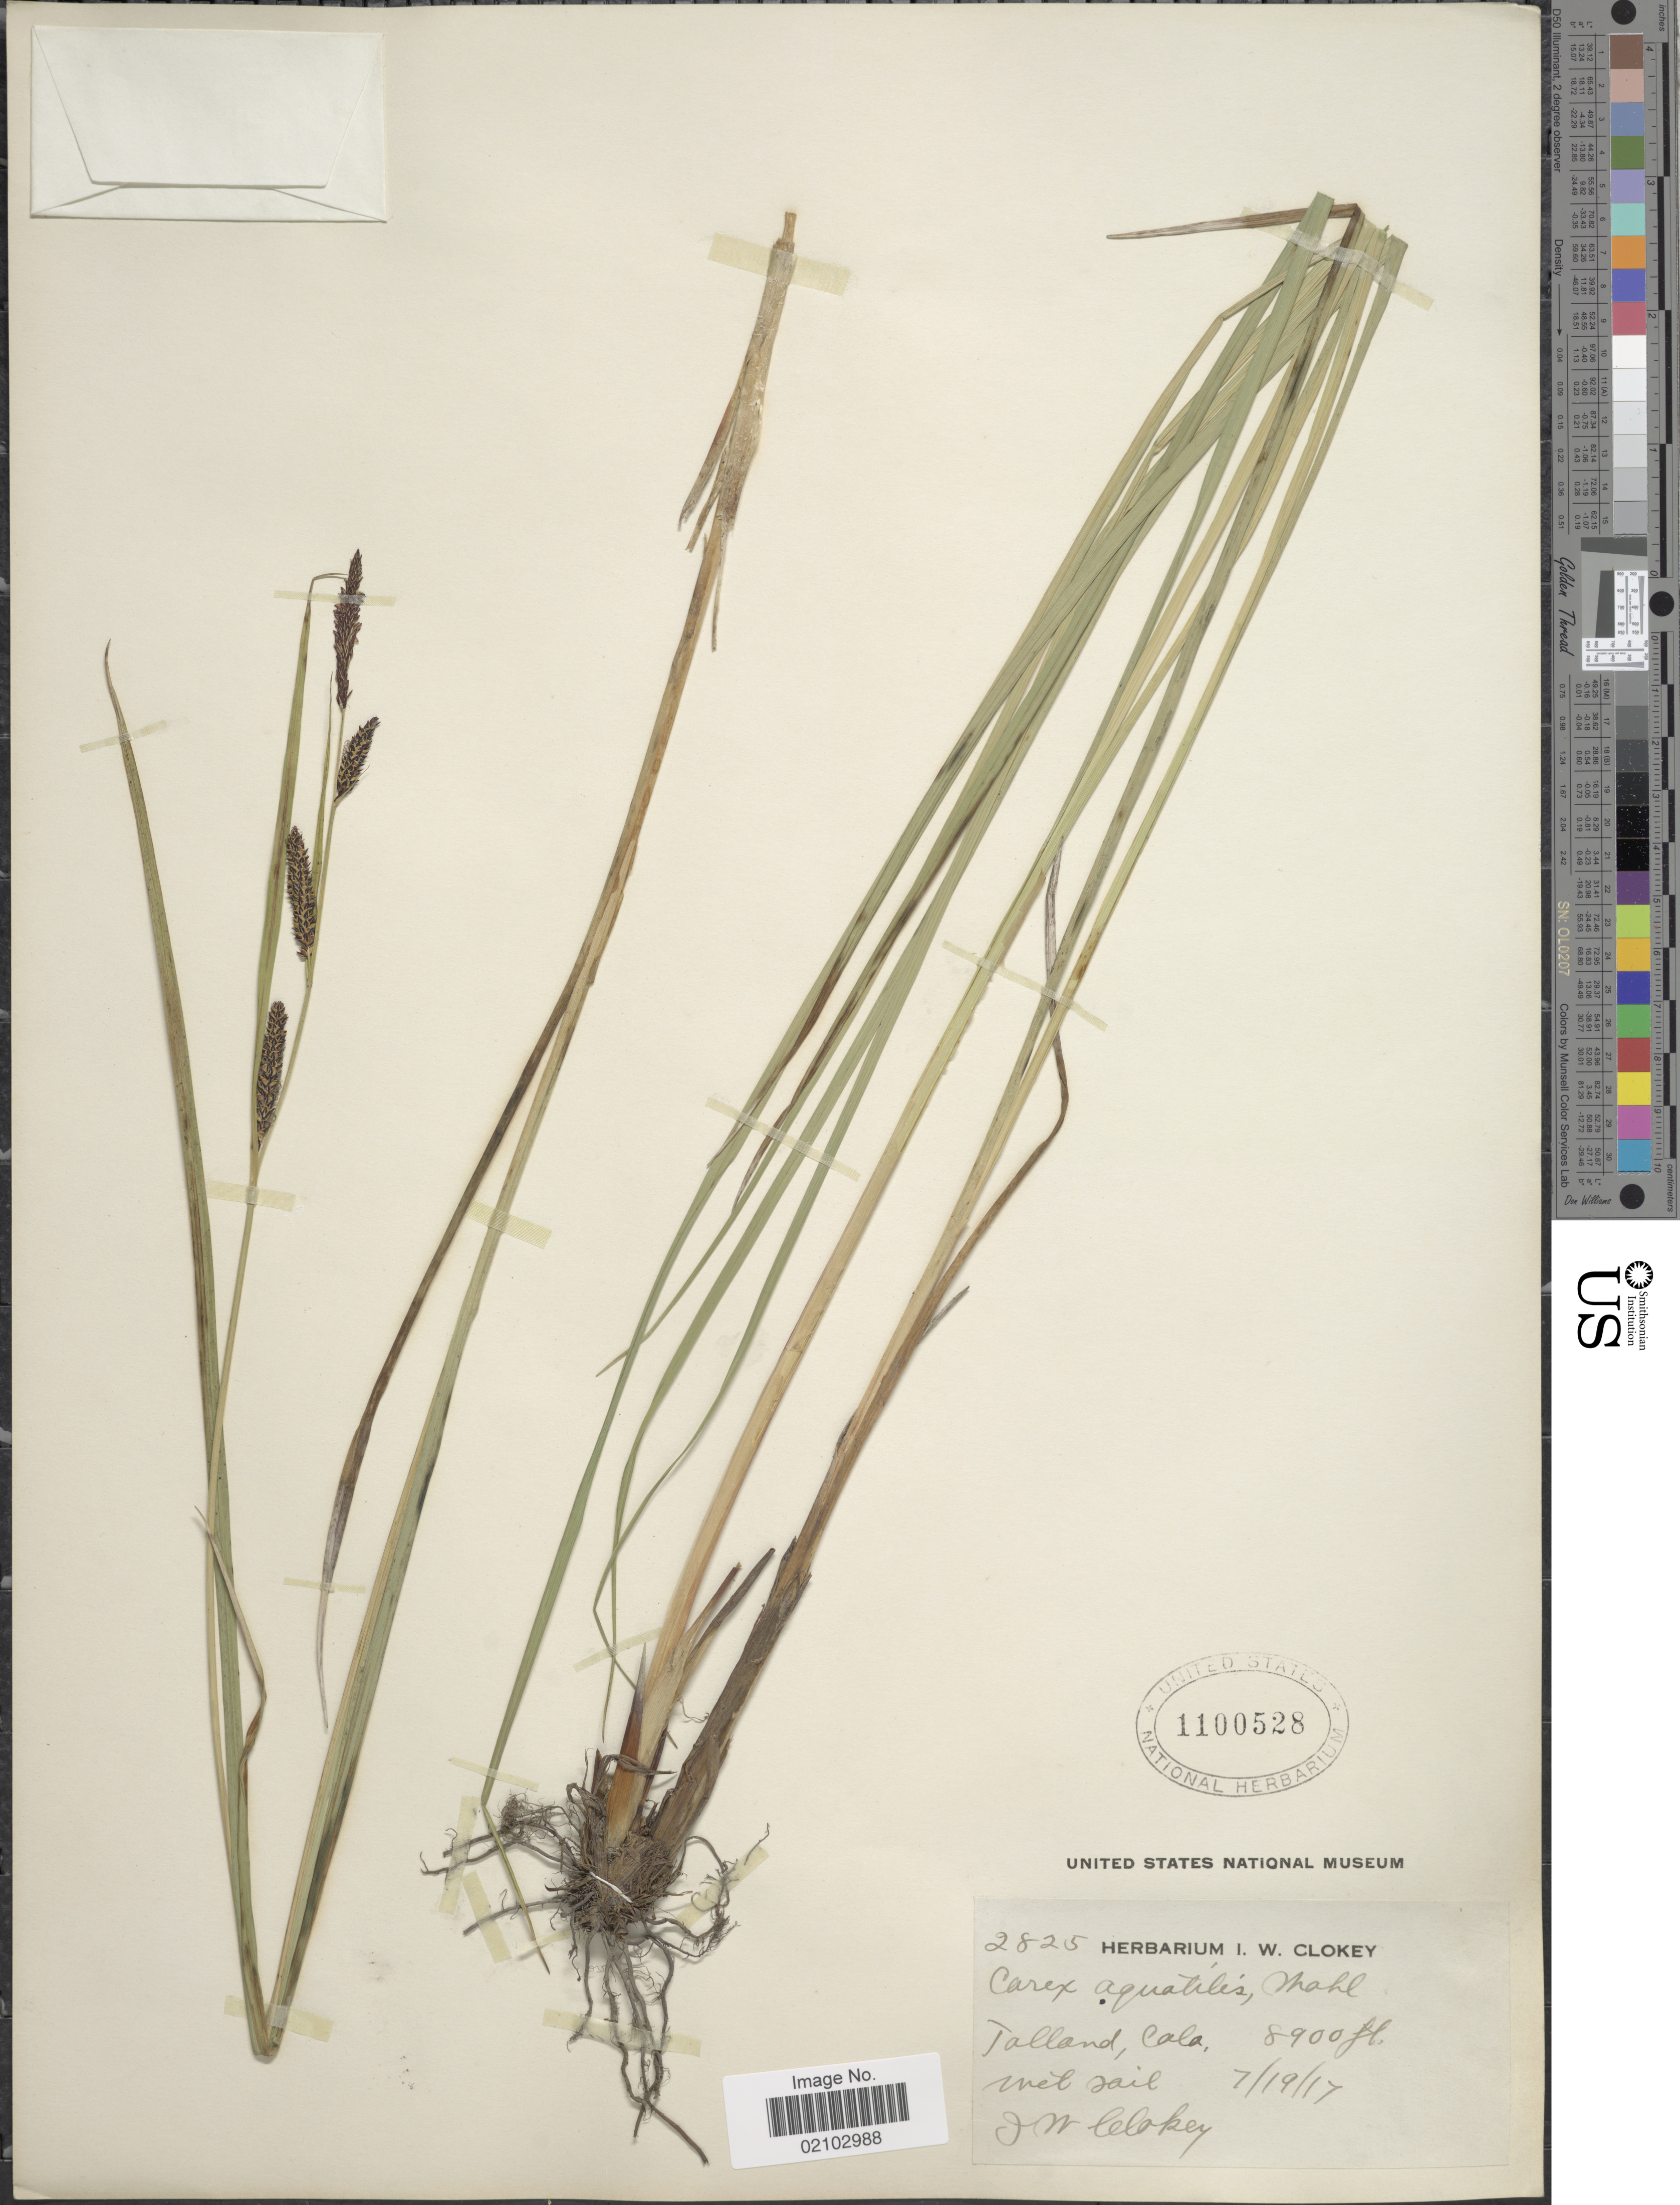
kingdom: Plantae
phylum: Tracheophyta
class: Liliopsida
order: Poales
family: Cyperaceae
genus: Carex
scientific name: Carex aquatilis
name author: Wahlenb.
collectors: I. W. Clokey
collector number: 2825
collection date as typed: Transcribed d/m/y: 19/7/17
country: United States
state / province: Colorado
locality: Talland, wet soil.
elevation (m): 2713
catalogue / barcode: US 1100528